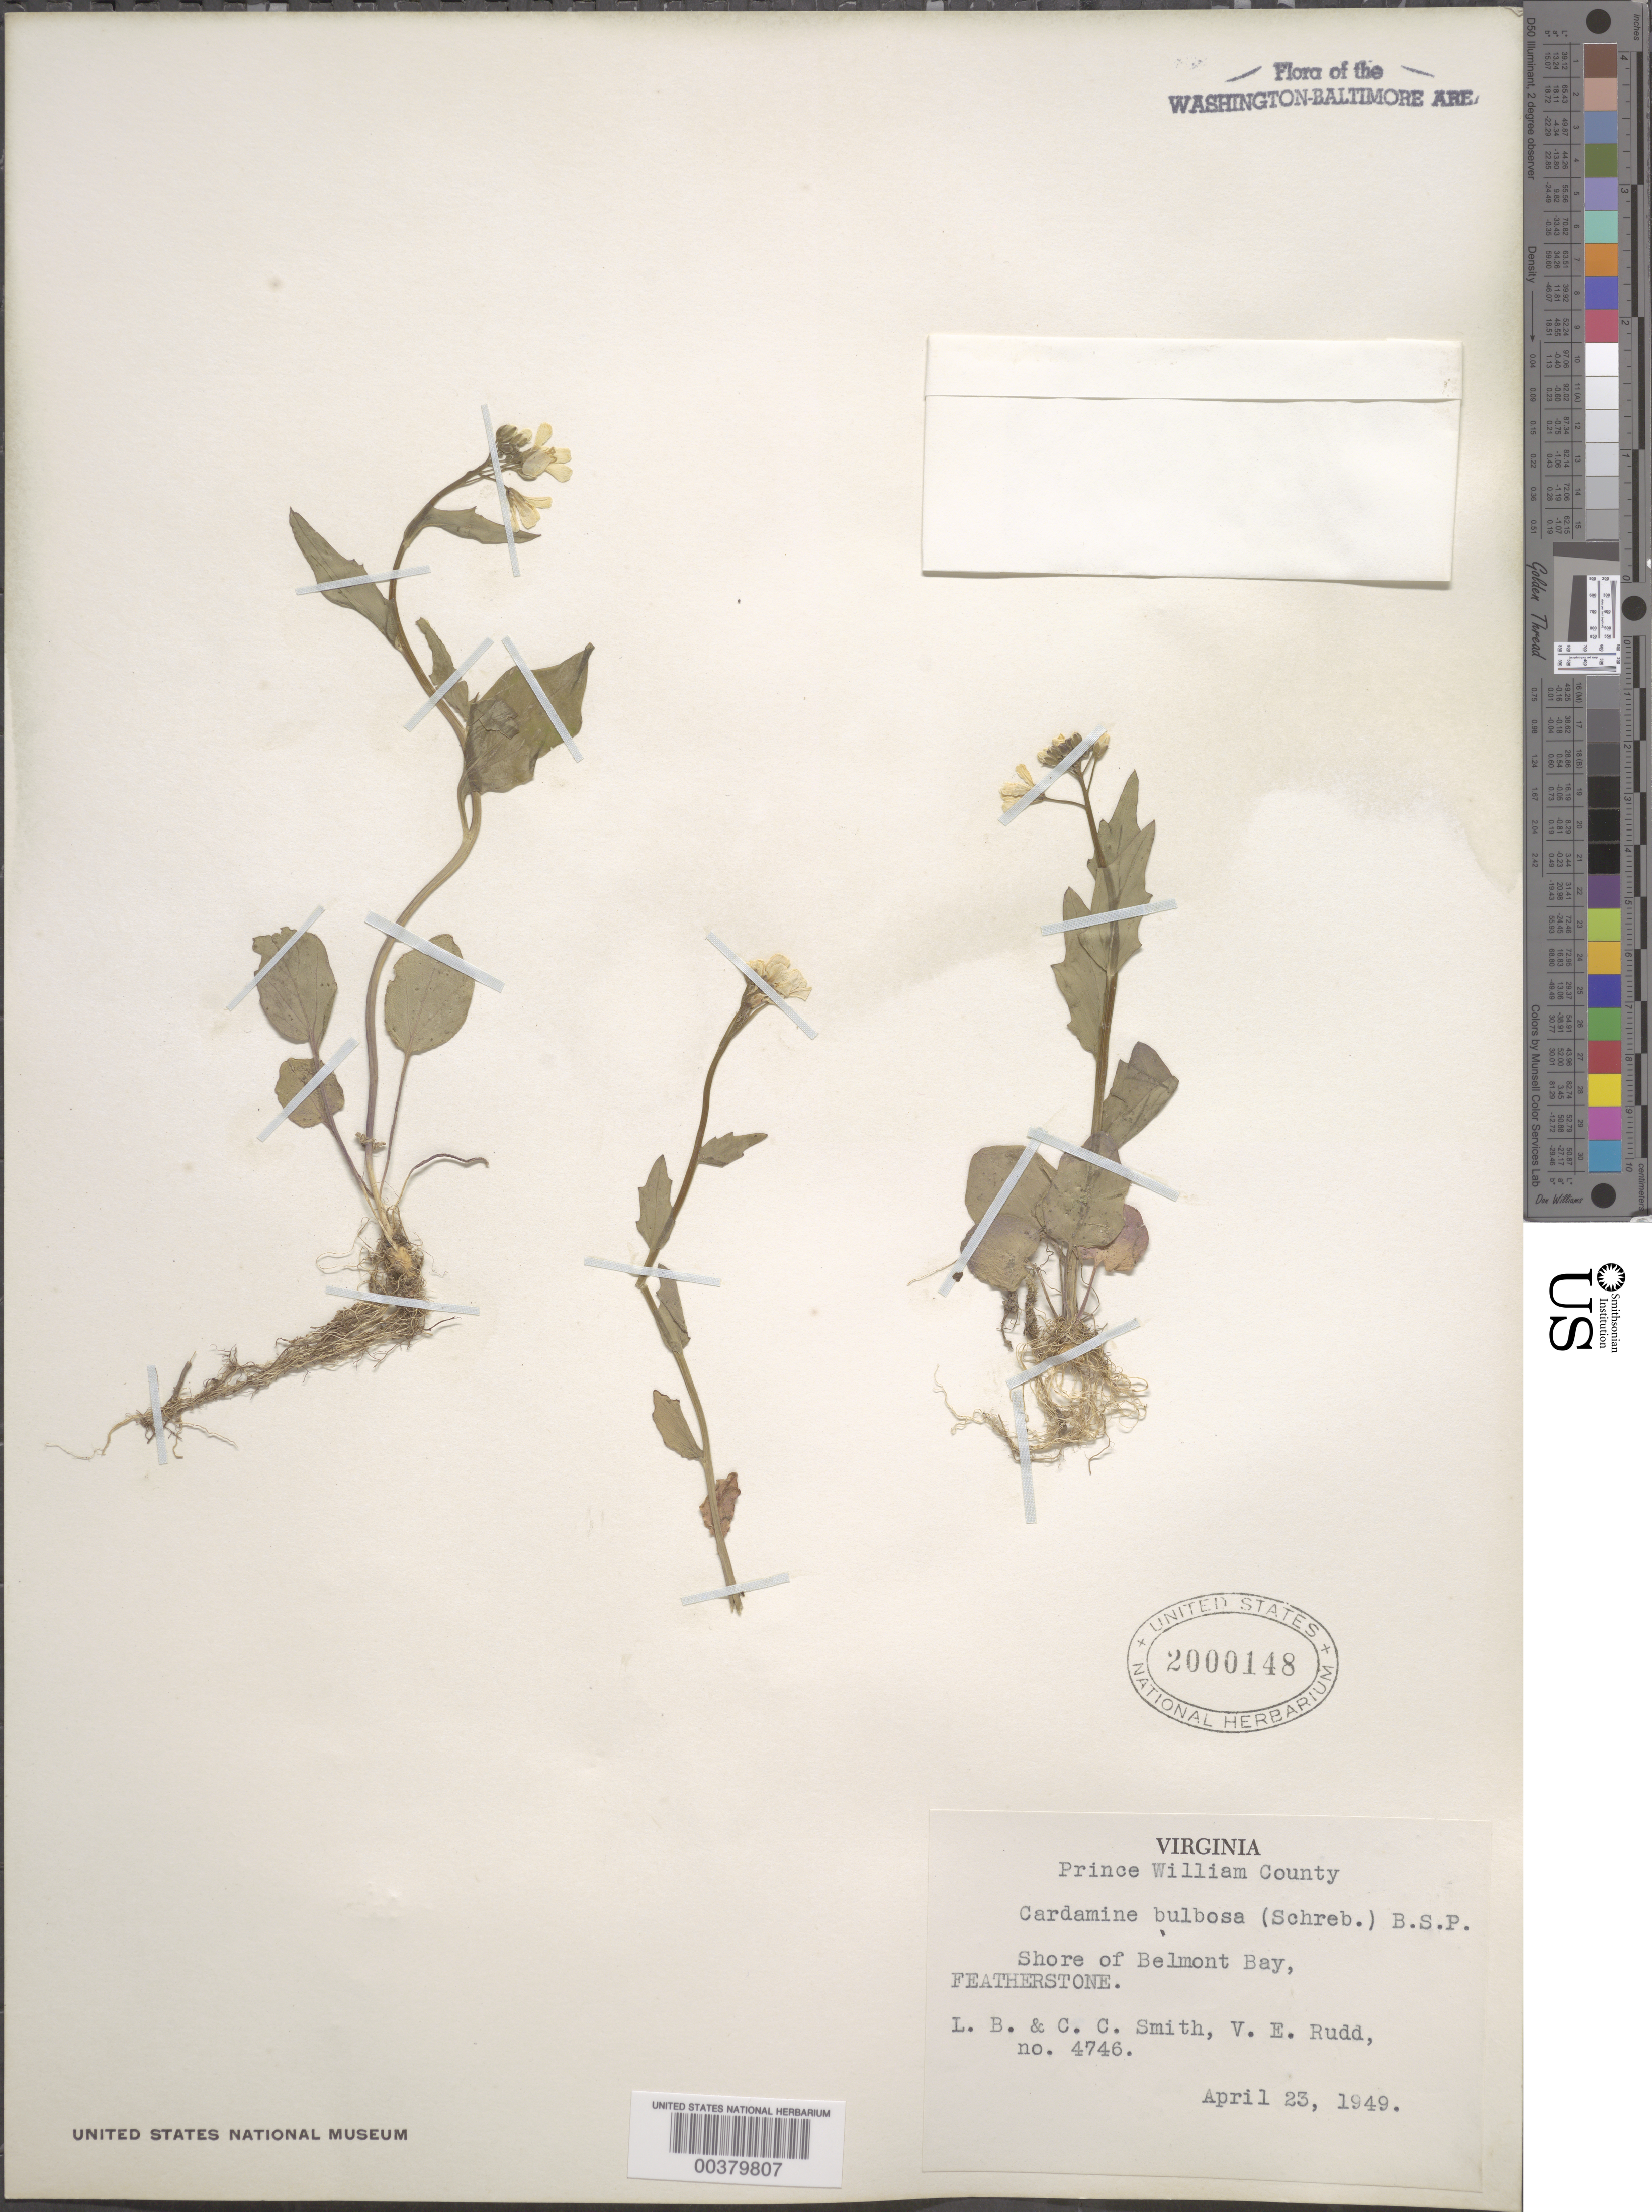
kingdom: Plantae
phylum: Tracheophyta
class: Magnoliopsida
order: Brassicales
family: Brassicaceae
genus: Cardamine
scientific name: Cardamine bulbosa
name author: (Schreb. ex Muhl.) Britton et al.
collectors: L. Smith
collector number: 4746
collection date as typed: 23 Apr 1949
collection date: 1949-04-23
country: United States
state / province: Virginia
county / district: Prince William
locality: Belmont Bay, Featherstone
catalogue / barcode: US 2000148